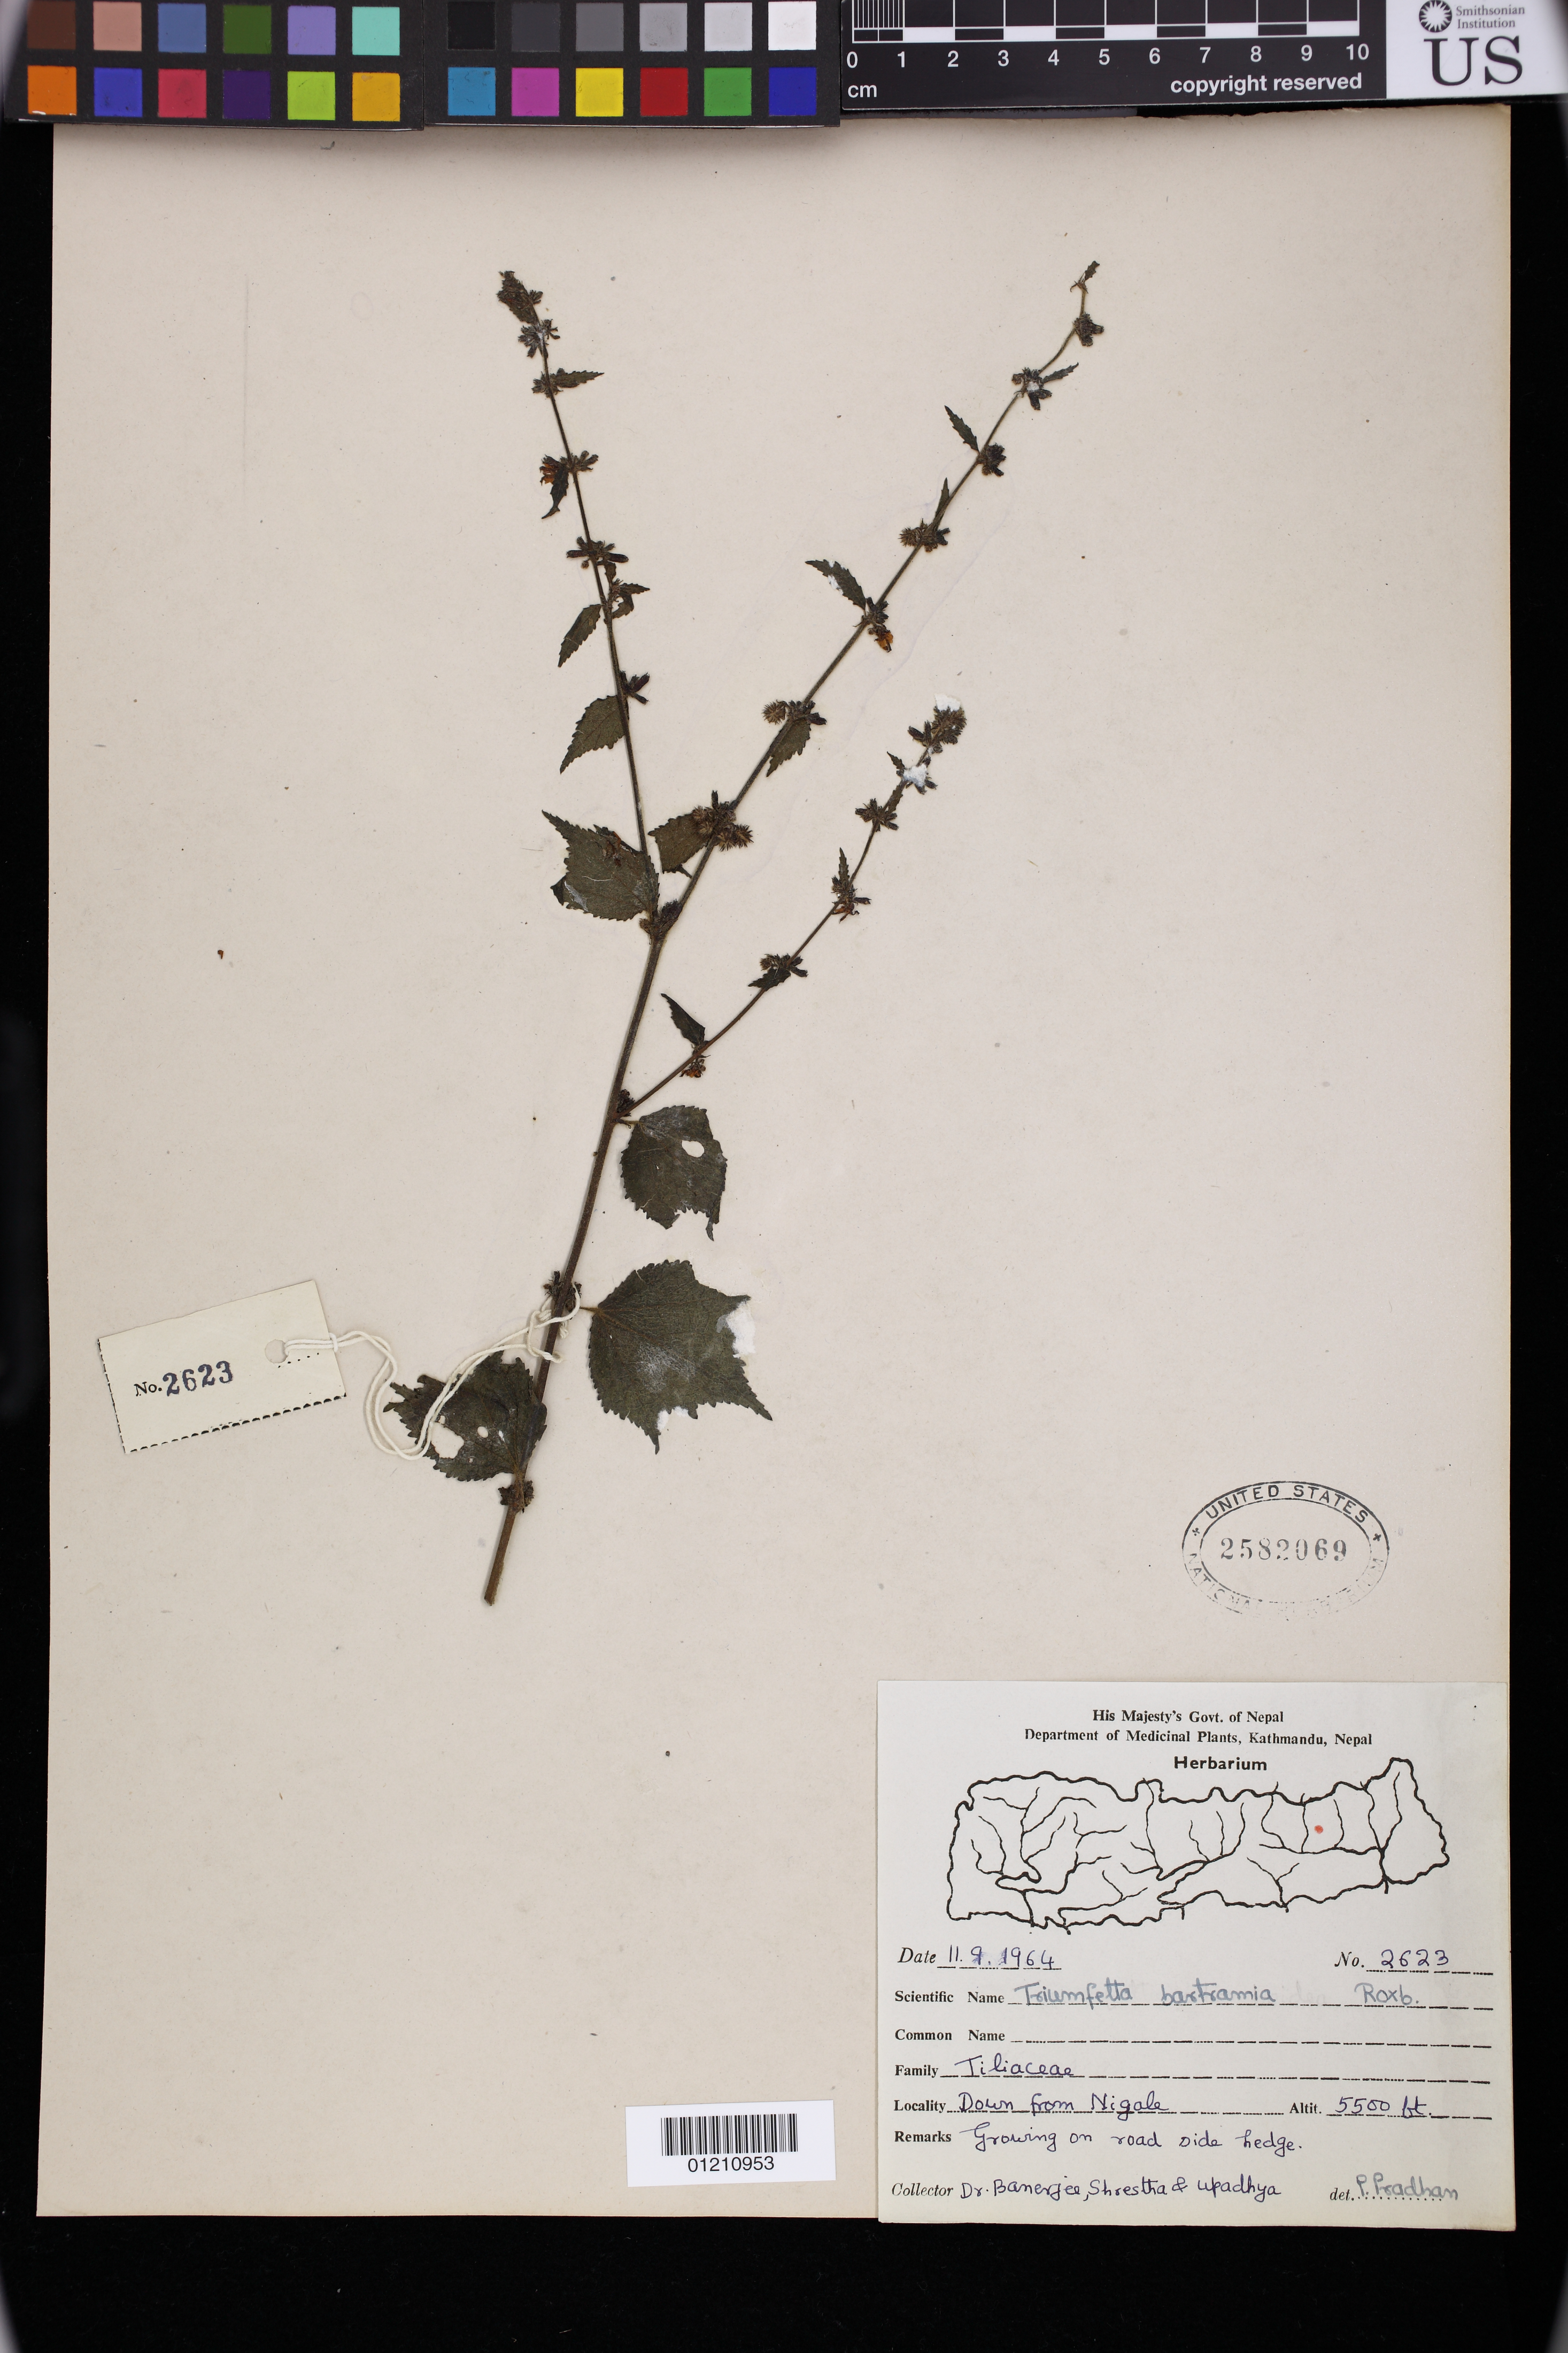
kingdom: Plantae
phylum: Tracheophyta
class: Magnoliopsida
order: Malvales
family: Malvaceae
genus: Triumfetta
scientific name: Triumfetta rhomboidea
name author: Jacq.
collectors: -. Banerjee, -. Shrestha & Upadhyay, --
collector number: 2623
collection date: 1964-09-11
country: Nepal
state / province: Eastern Region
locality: Down from Nigale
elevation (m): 1676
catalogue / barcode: US 2582069